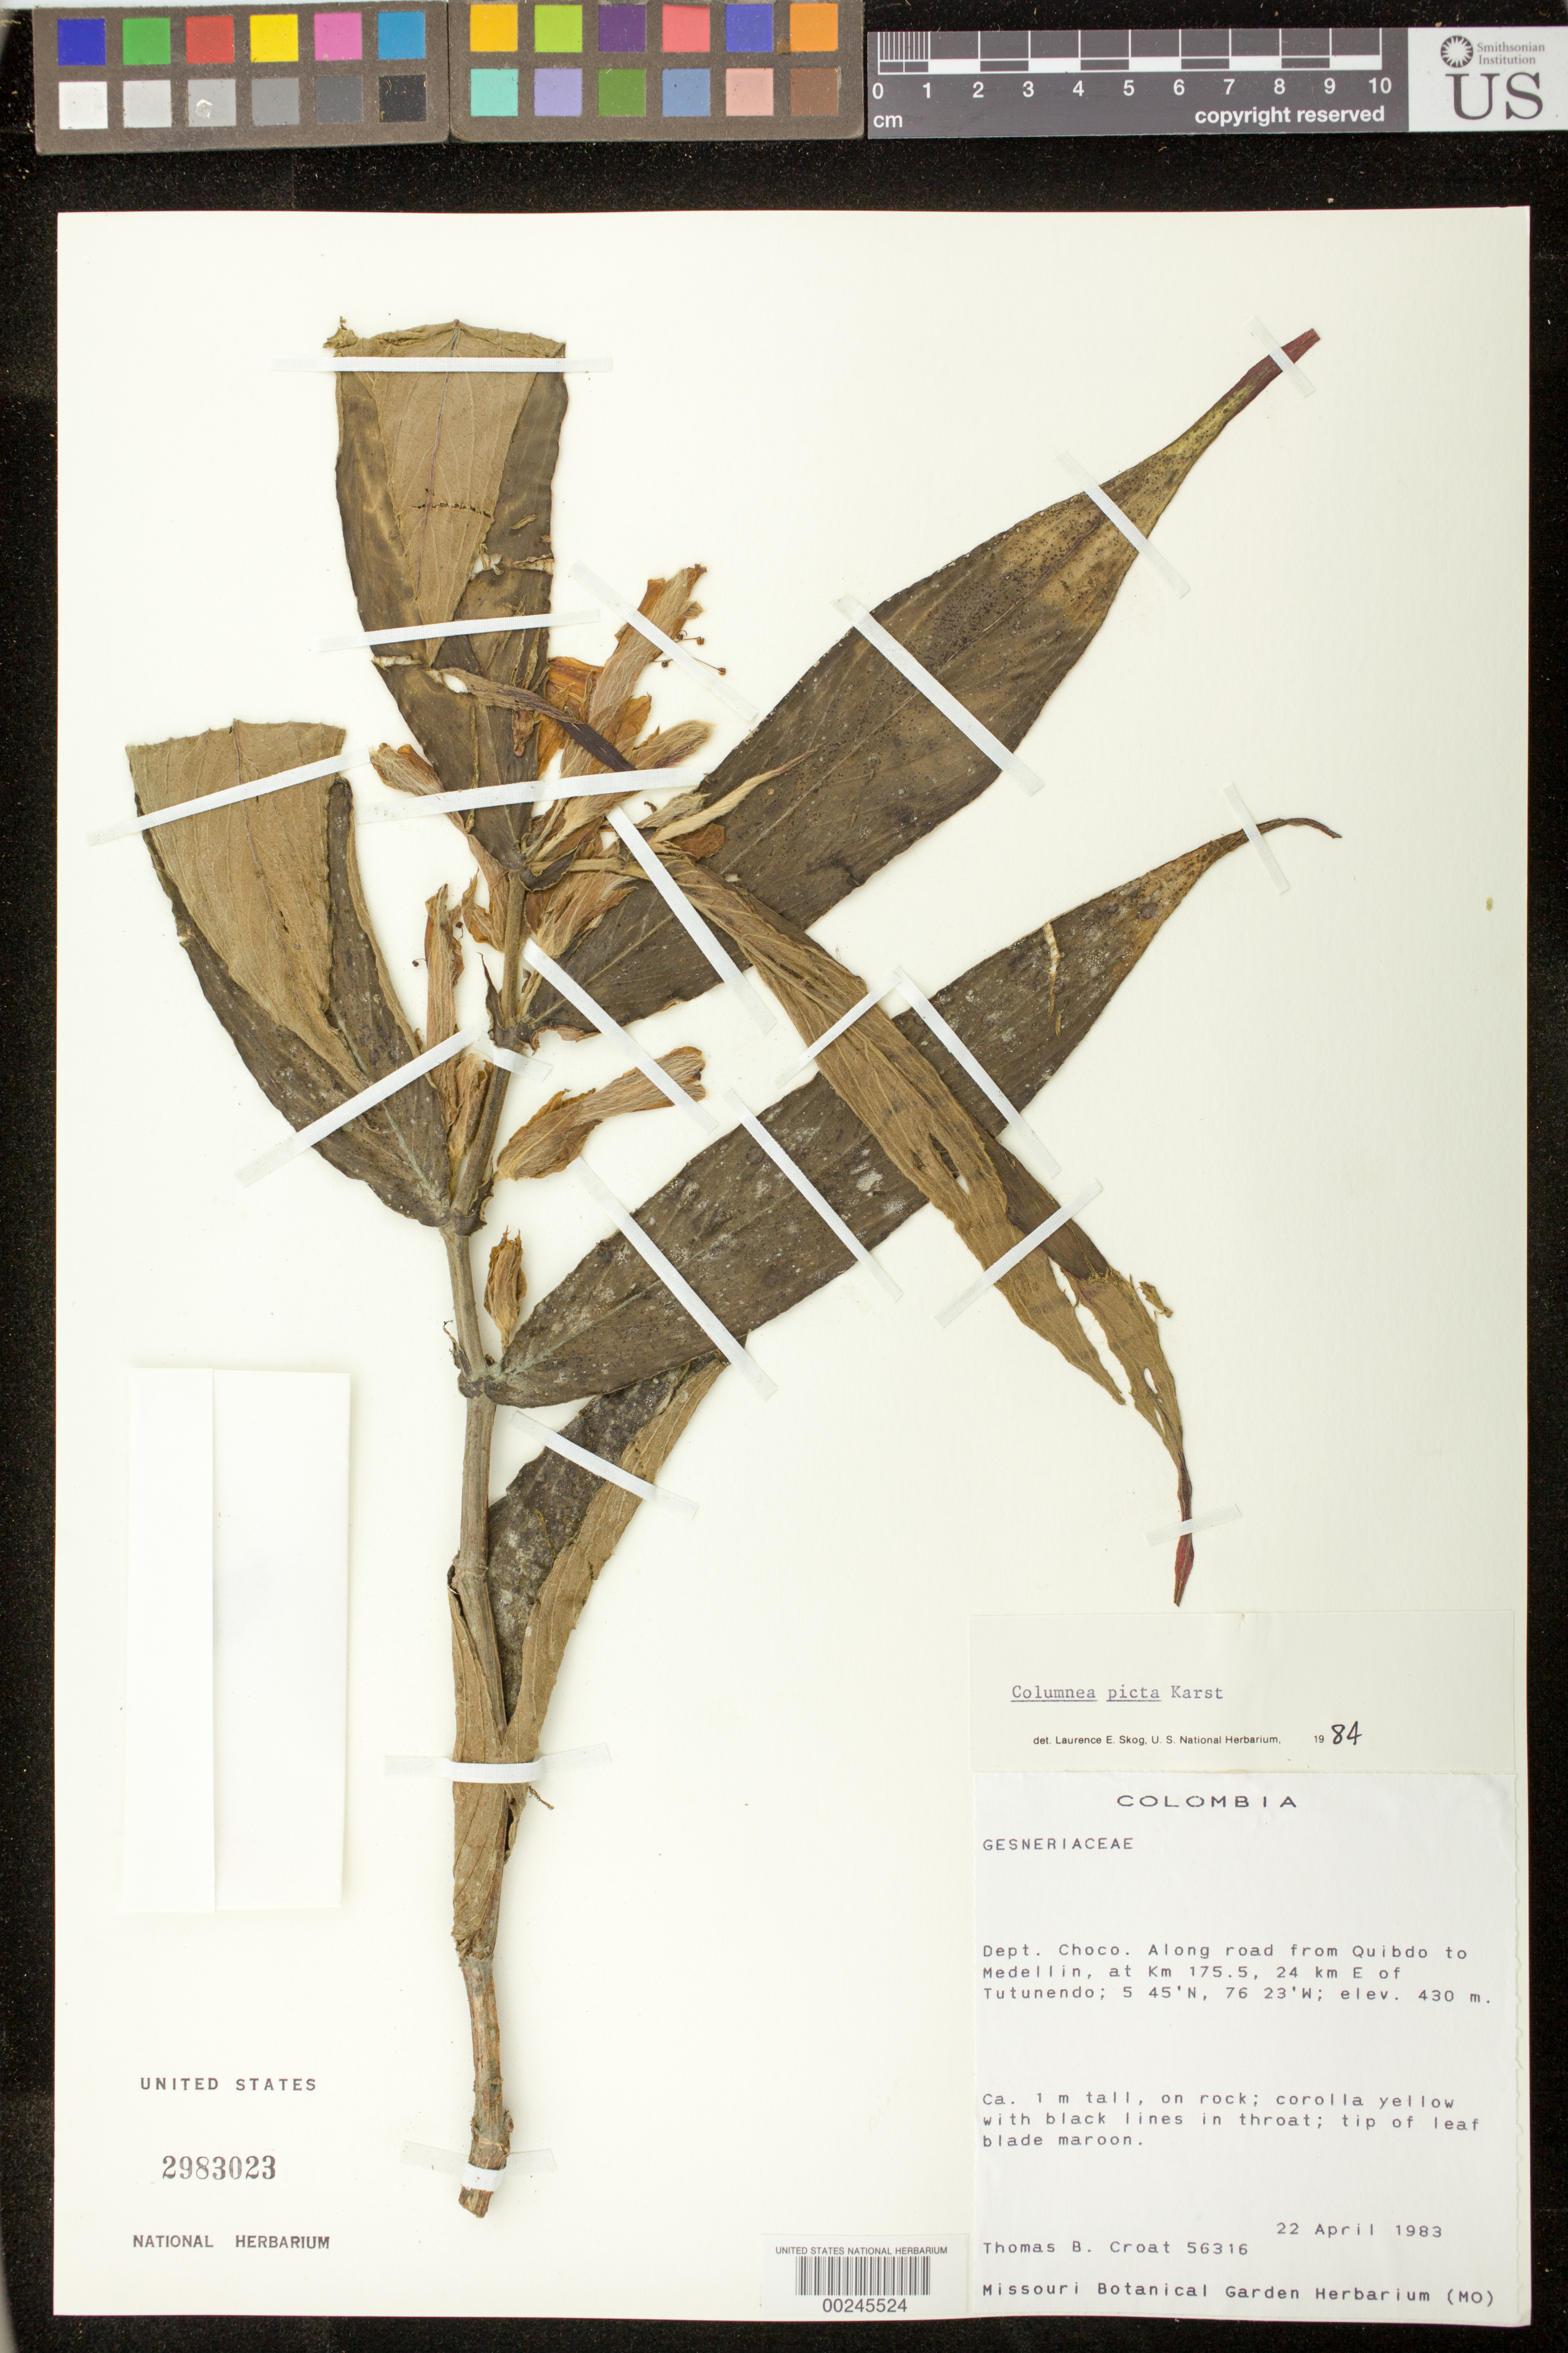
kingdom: Plantae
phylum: Tracheophyta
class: Magnoliopsida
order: Lamiales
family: Gesneriaceae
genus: Columnea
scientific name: Columnea karsteniana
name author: Singh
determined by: Skog, Laurence E.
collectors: T. B. Croat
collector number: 56316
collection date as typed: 22 Apr 1983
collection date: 1983-04-22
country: Colombia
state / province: Chocó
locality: Along road from Quibdo to Medellin, at km 175.5, 24 km E of Tutunendo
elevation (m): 430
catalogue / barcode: US 2983023